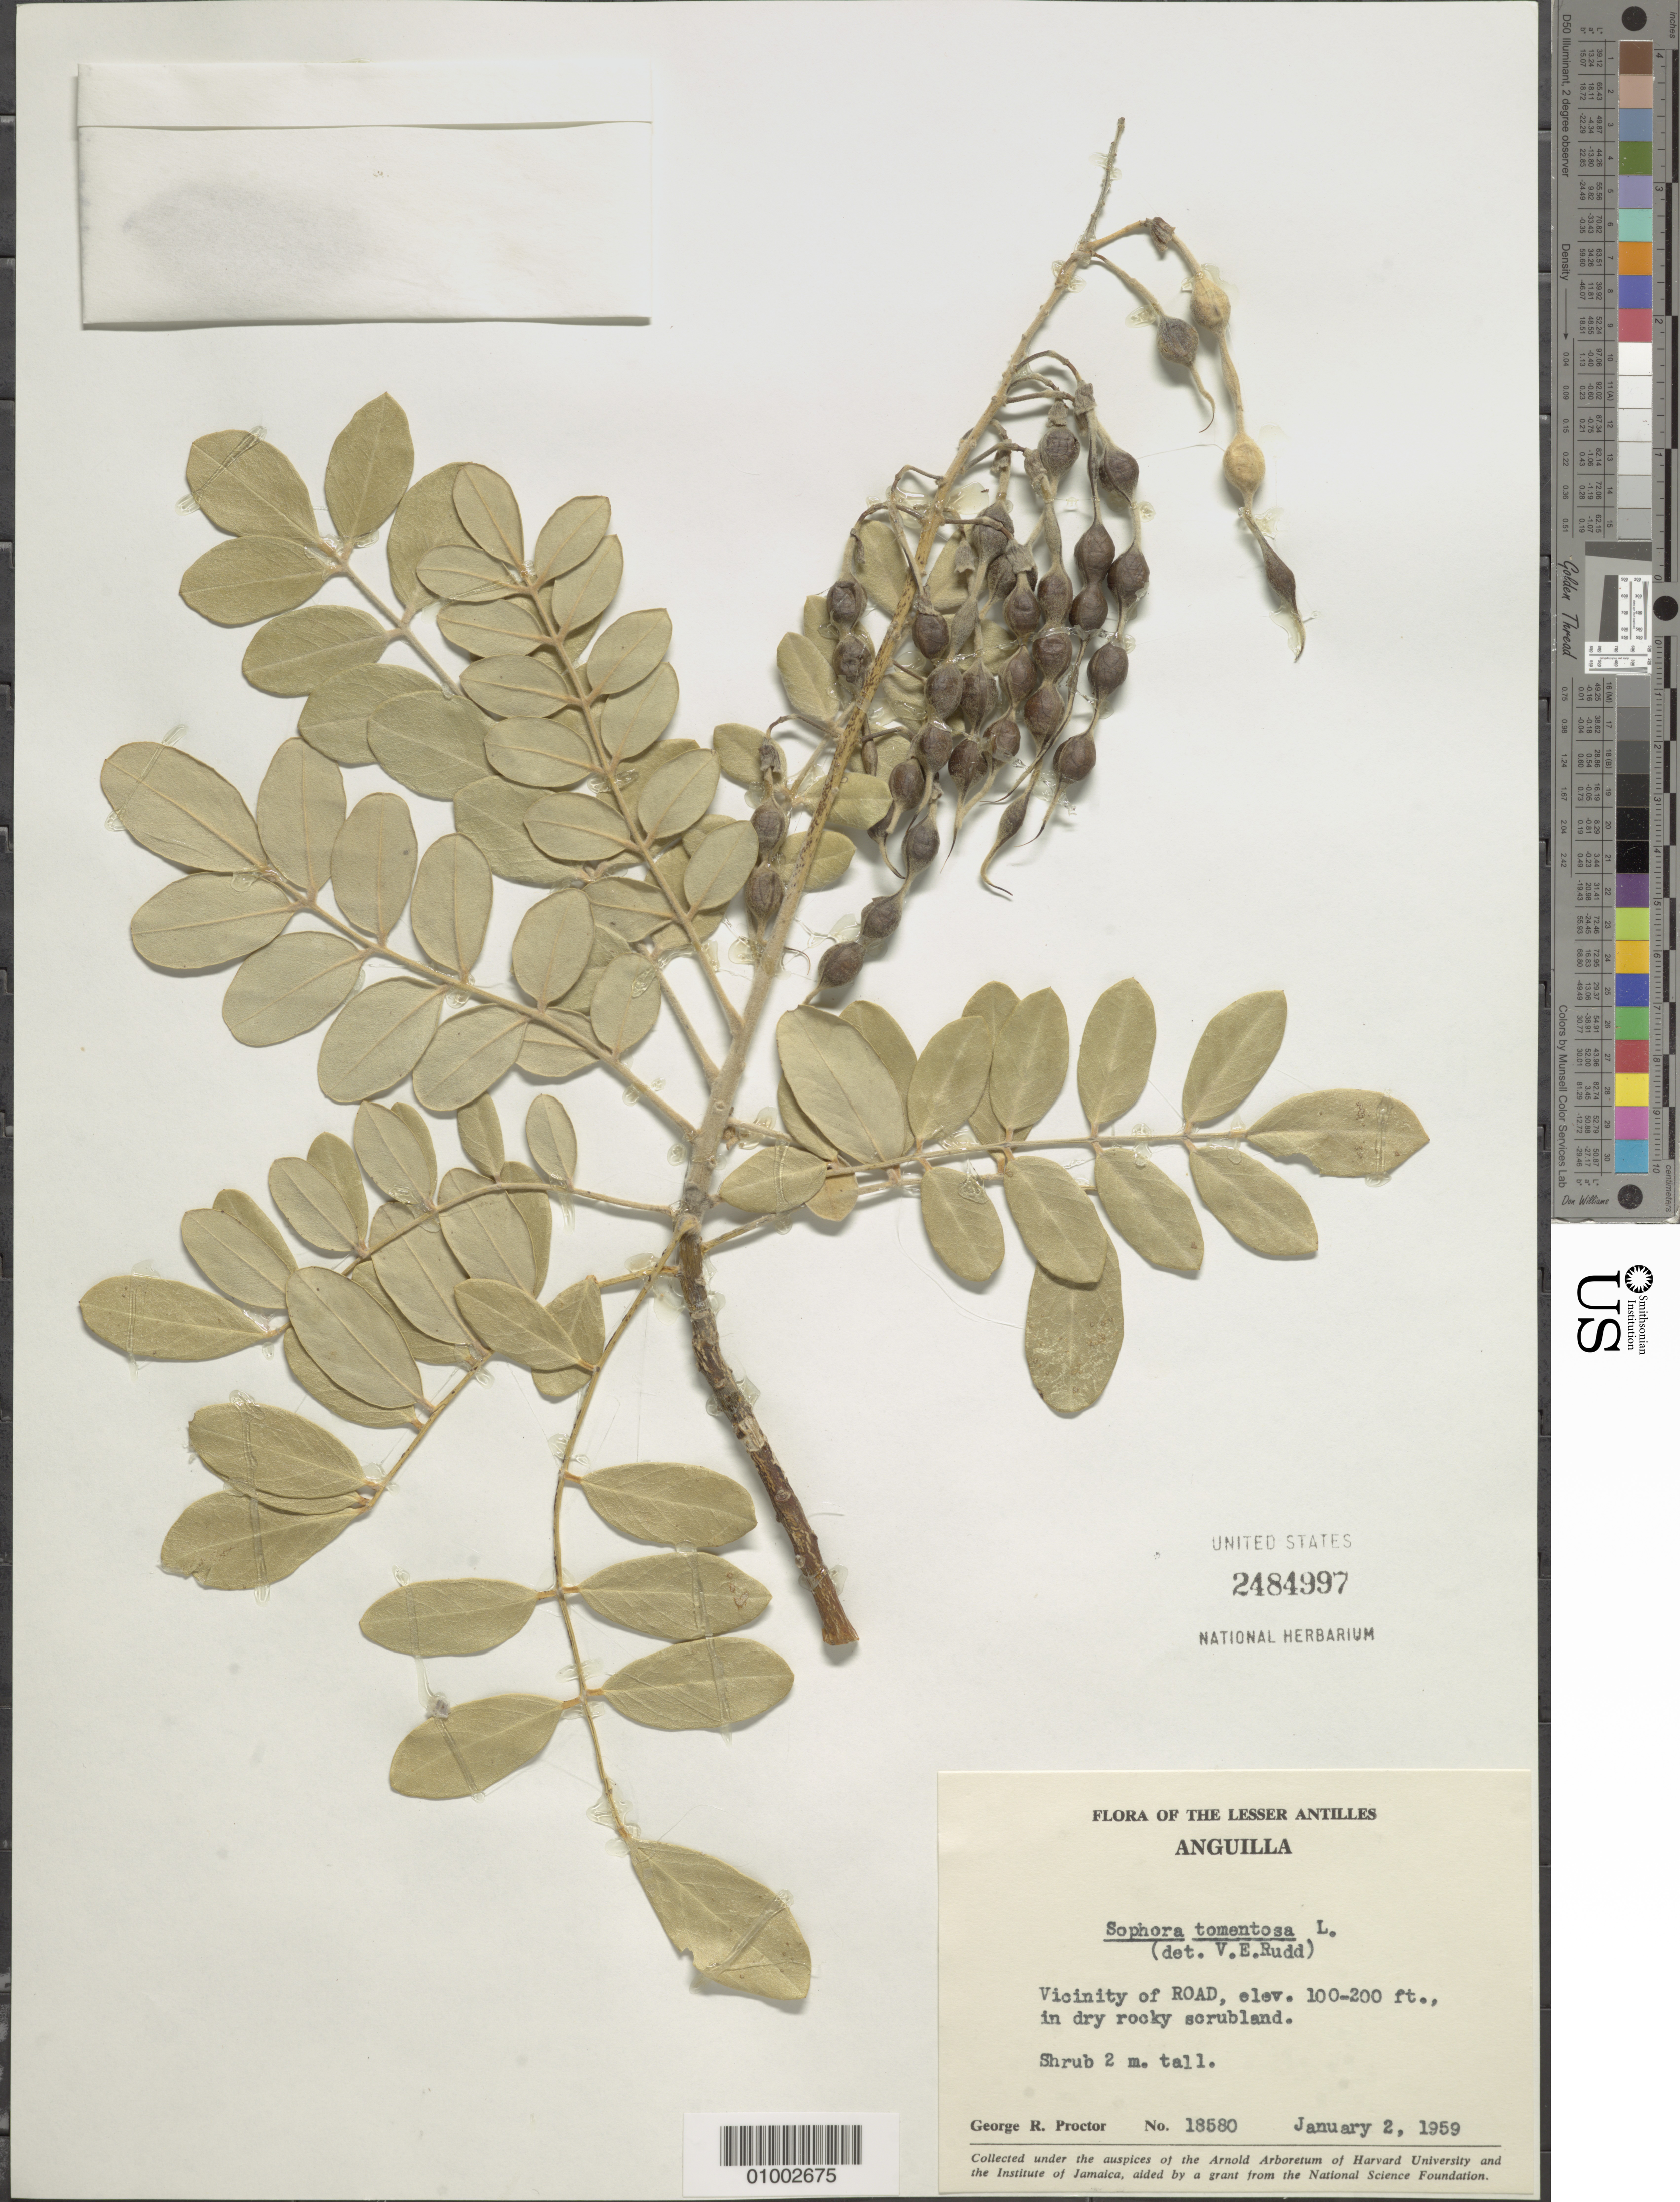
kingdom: Plantae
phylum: Tracheophyta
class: Magnoliopsida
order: Fabales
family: Fabaceae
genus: Sophora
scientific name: Sophora tomentosa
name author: L.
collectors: G. R. Proctor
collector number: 18580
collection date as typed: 02 Jan 1959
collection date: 1959-01-02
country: Anguilla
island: Anguilla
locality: Vicinity of ROAD in dry rocky scrubland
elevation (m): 30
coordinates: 0 N, 0 E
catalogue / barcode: US 2484997